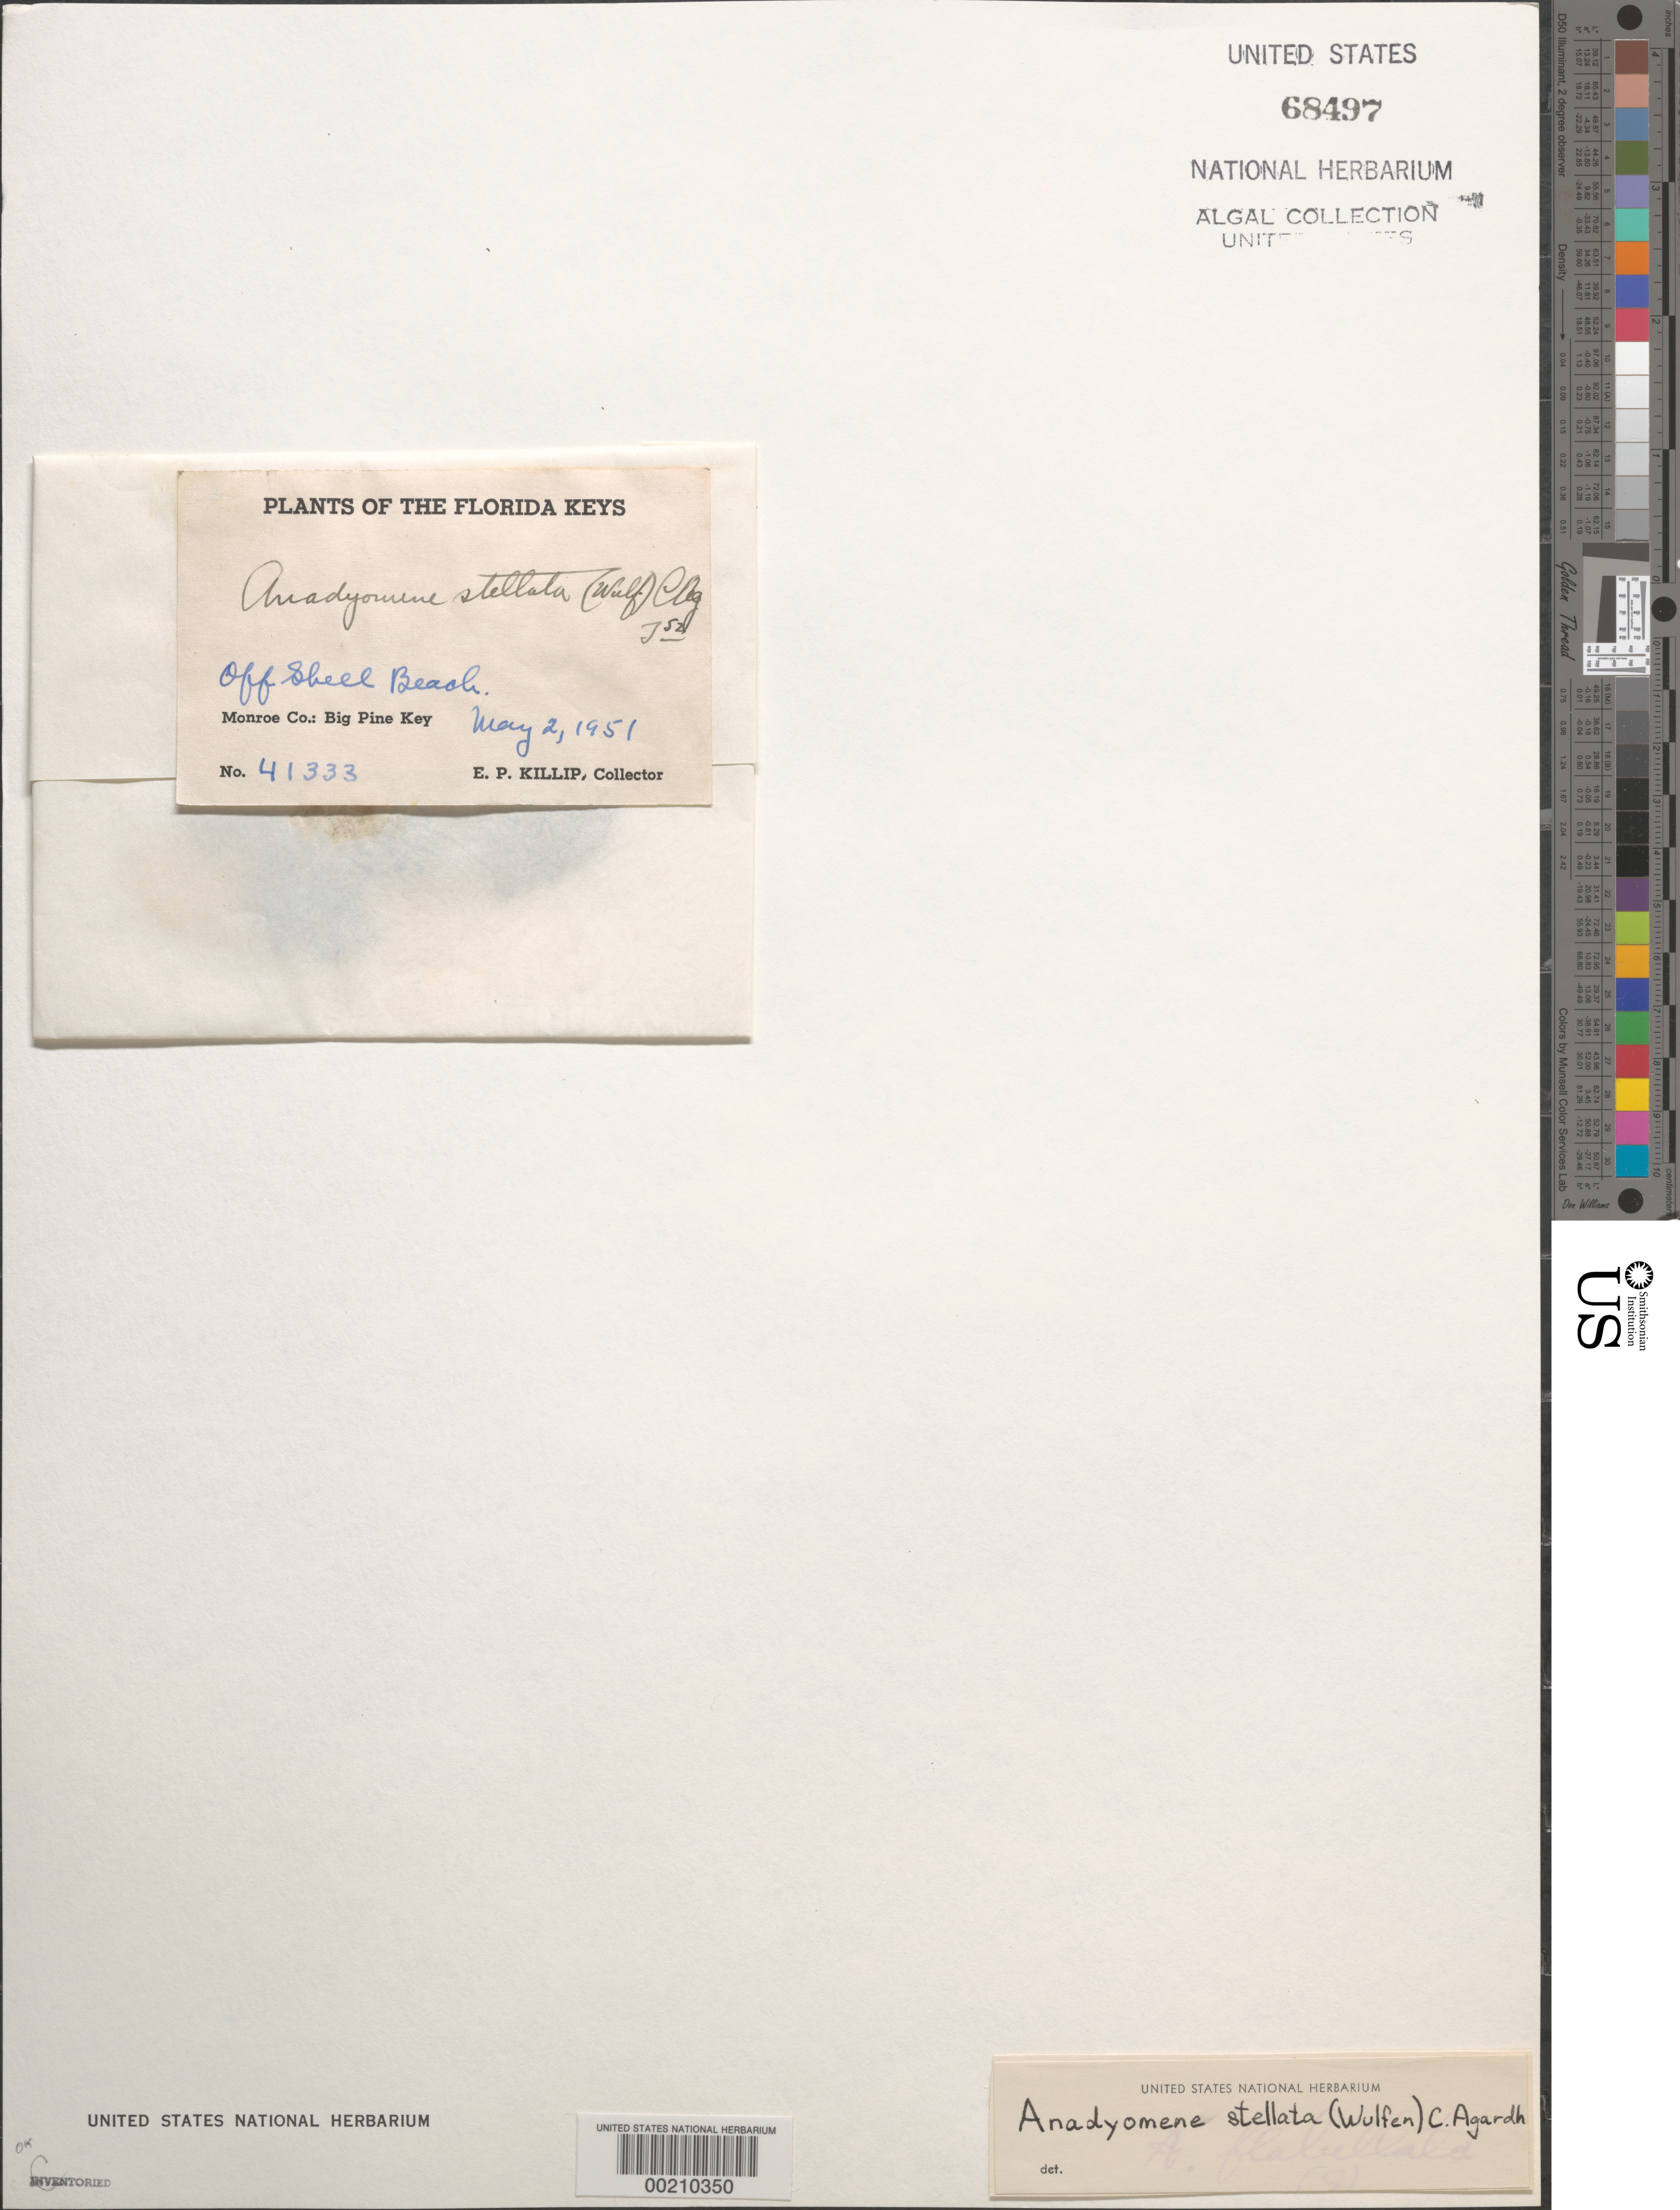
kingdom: Plantae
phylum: Chlorophyta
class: Ulvophyceae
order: Cladophorales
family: Anadyomenaceae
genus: Anadyomene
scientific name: Anadyomene stellata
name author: (Wulfen) C. Agardh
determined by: Taylor, William R.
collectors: E. P. Killip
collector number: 41333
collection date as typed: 02 May 1951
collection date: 1951-05-02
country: United States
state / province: Florida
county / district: Monroe County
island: Big Pine Key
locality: Off Shell Beach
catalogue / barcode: US 68497